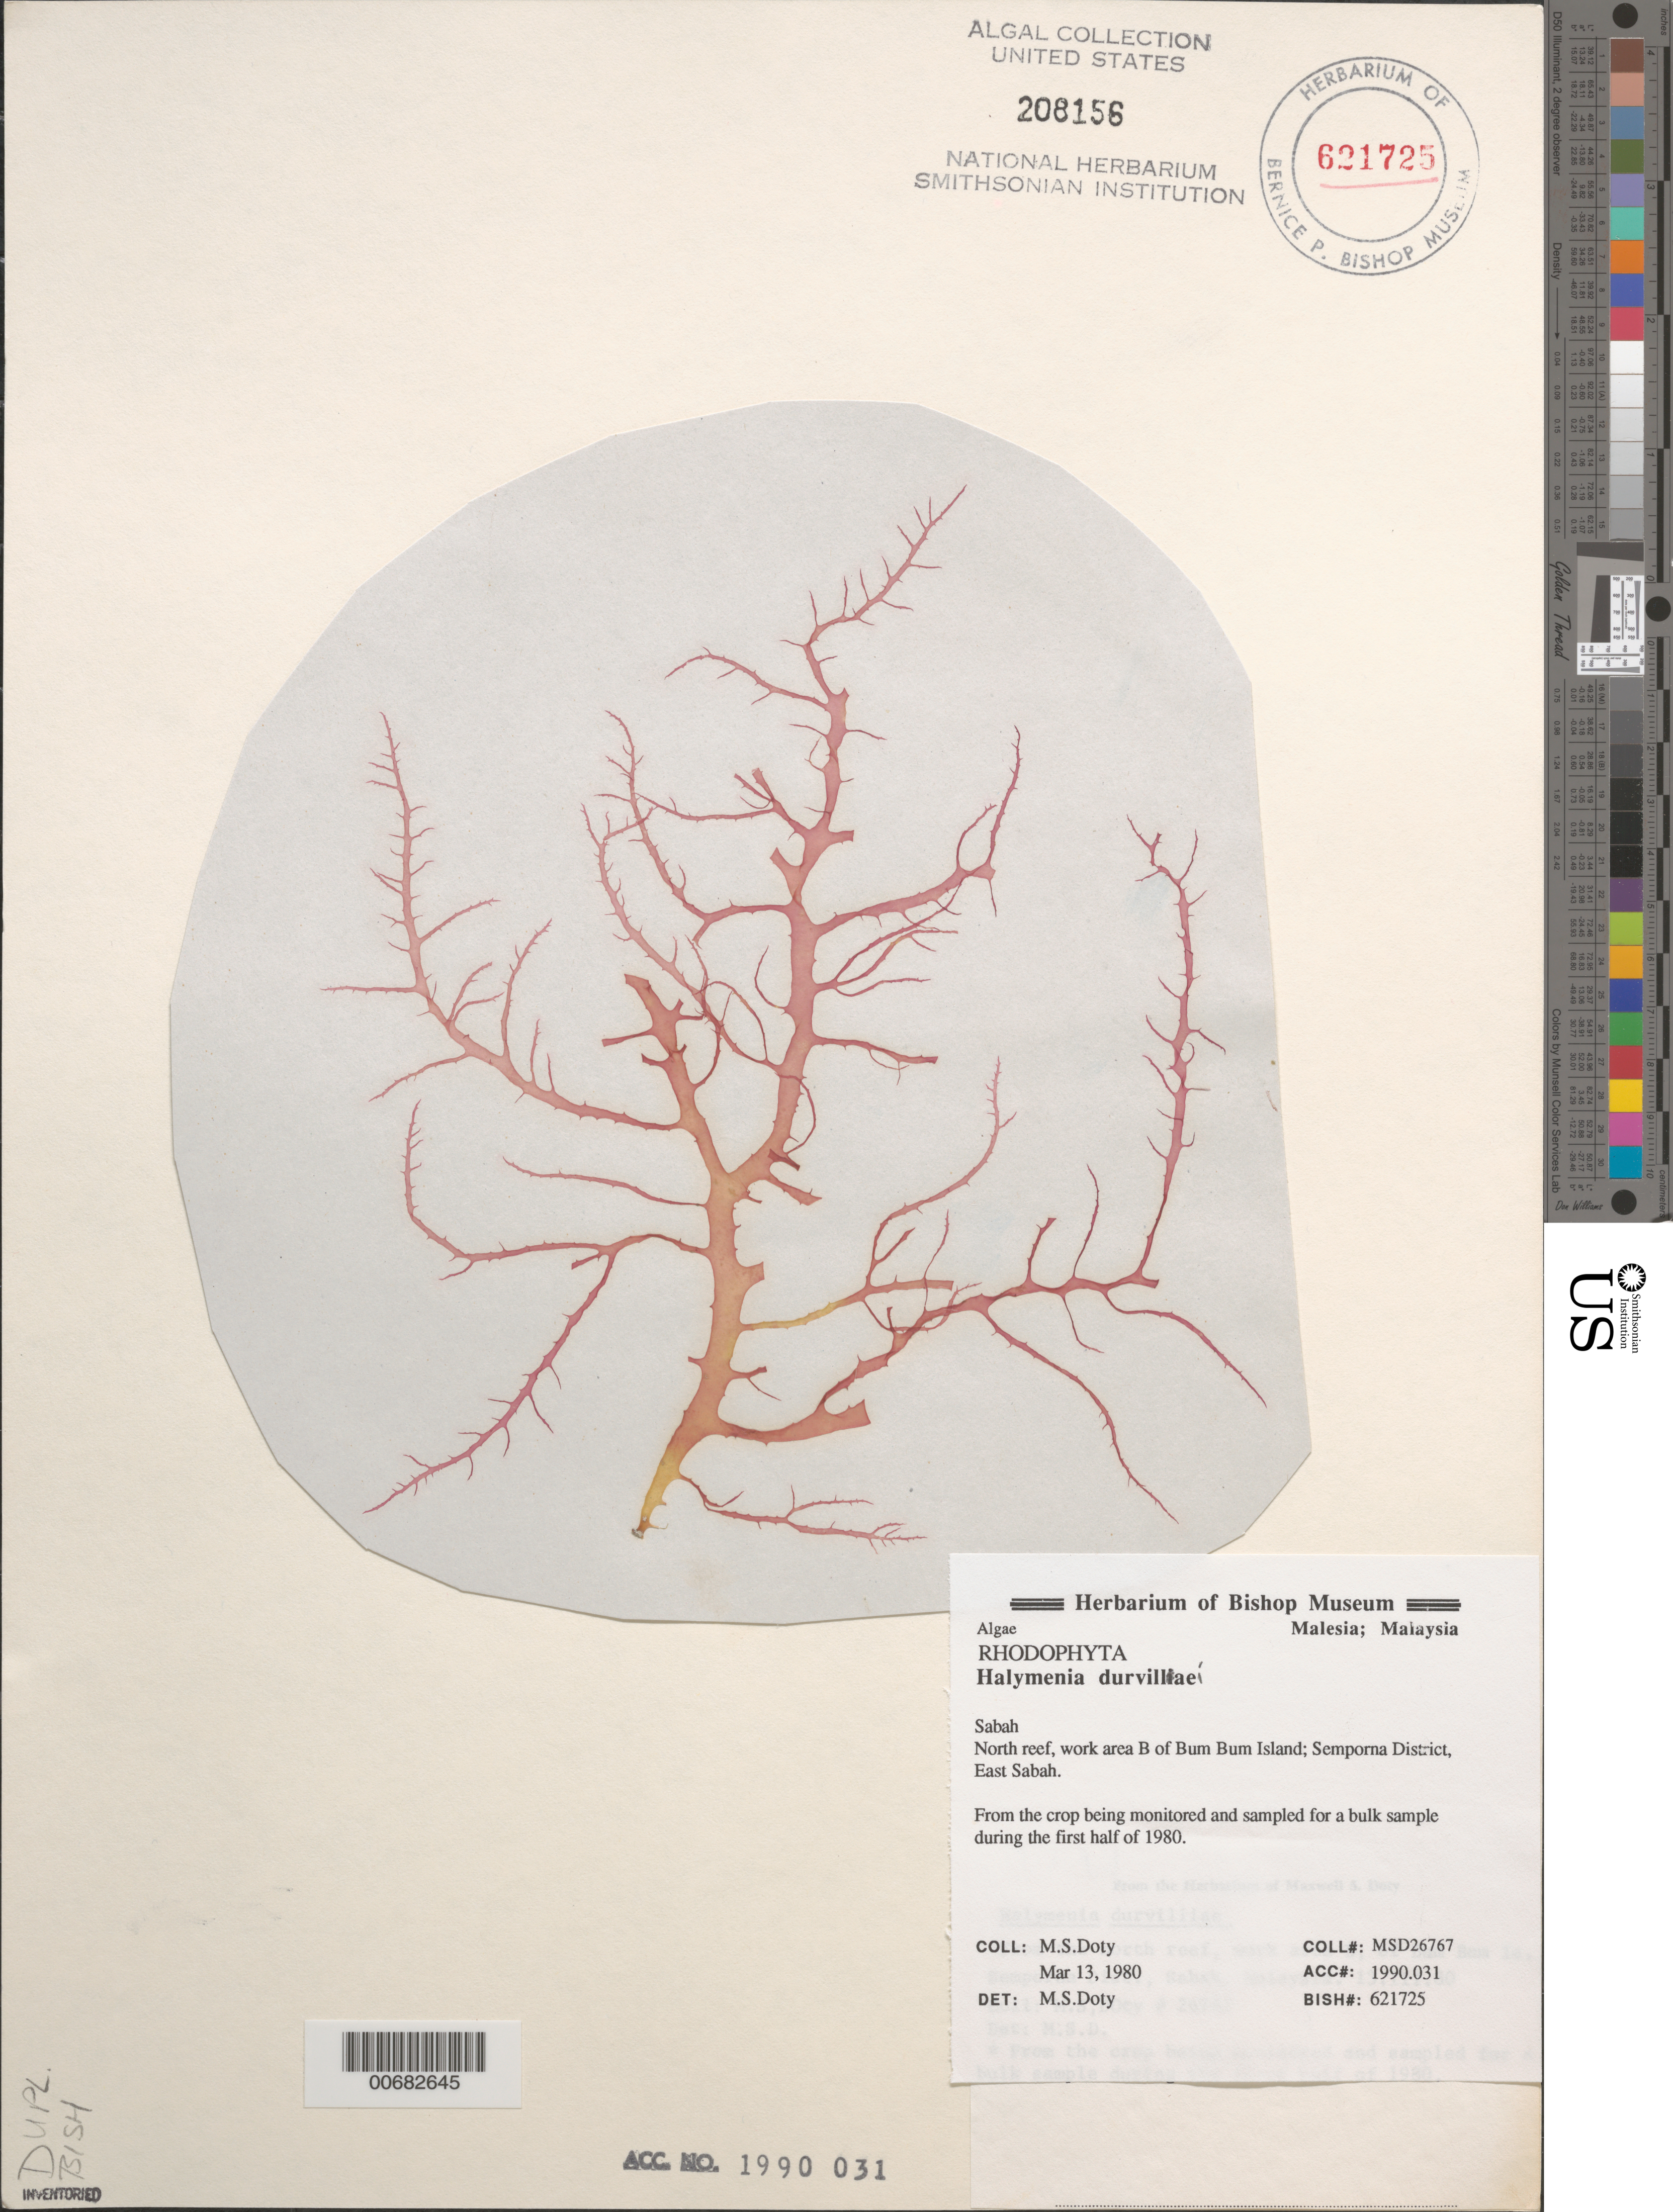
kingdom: Plantae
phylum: Rhodophyta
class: Florideophyceae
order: Halymeniales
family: Halymeniaceae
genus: Halymenia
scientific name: Halymenia durvillaei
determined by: Doty, M. S.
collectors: M. S. Doty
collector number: MSD 26767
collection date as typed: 13 Mar 1980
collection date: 1980-03-13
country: Malaysia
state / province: Sabah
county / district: Semporna District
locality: Work area B of Pulau Bum Bum (Bum Bum Island), east Sabah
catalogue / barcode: US 208156